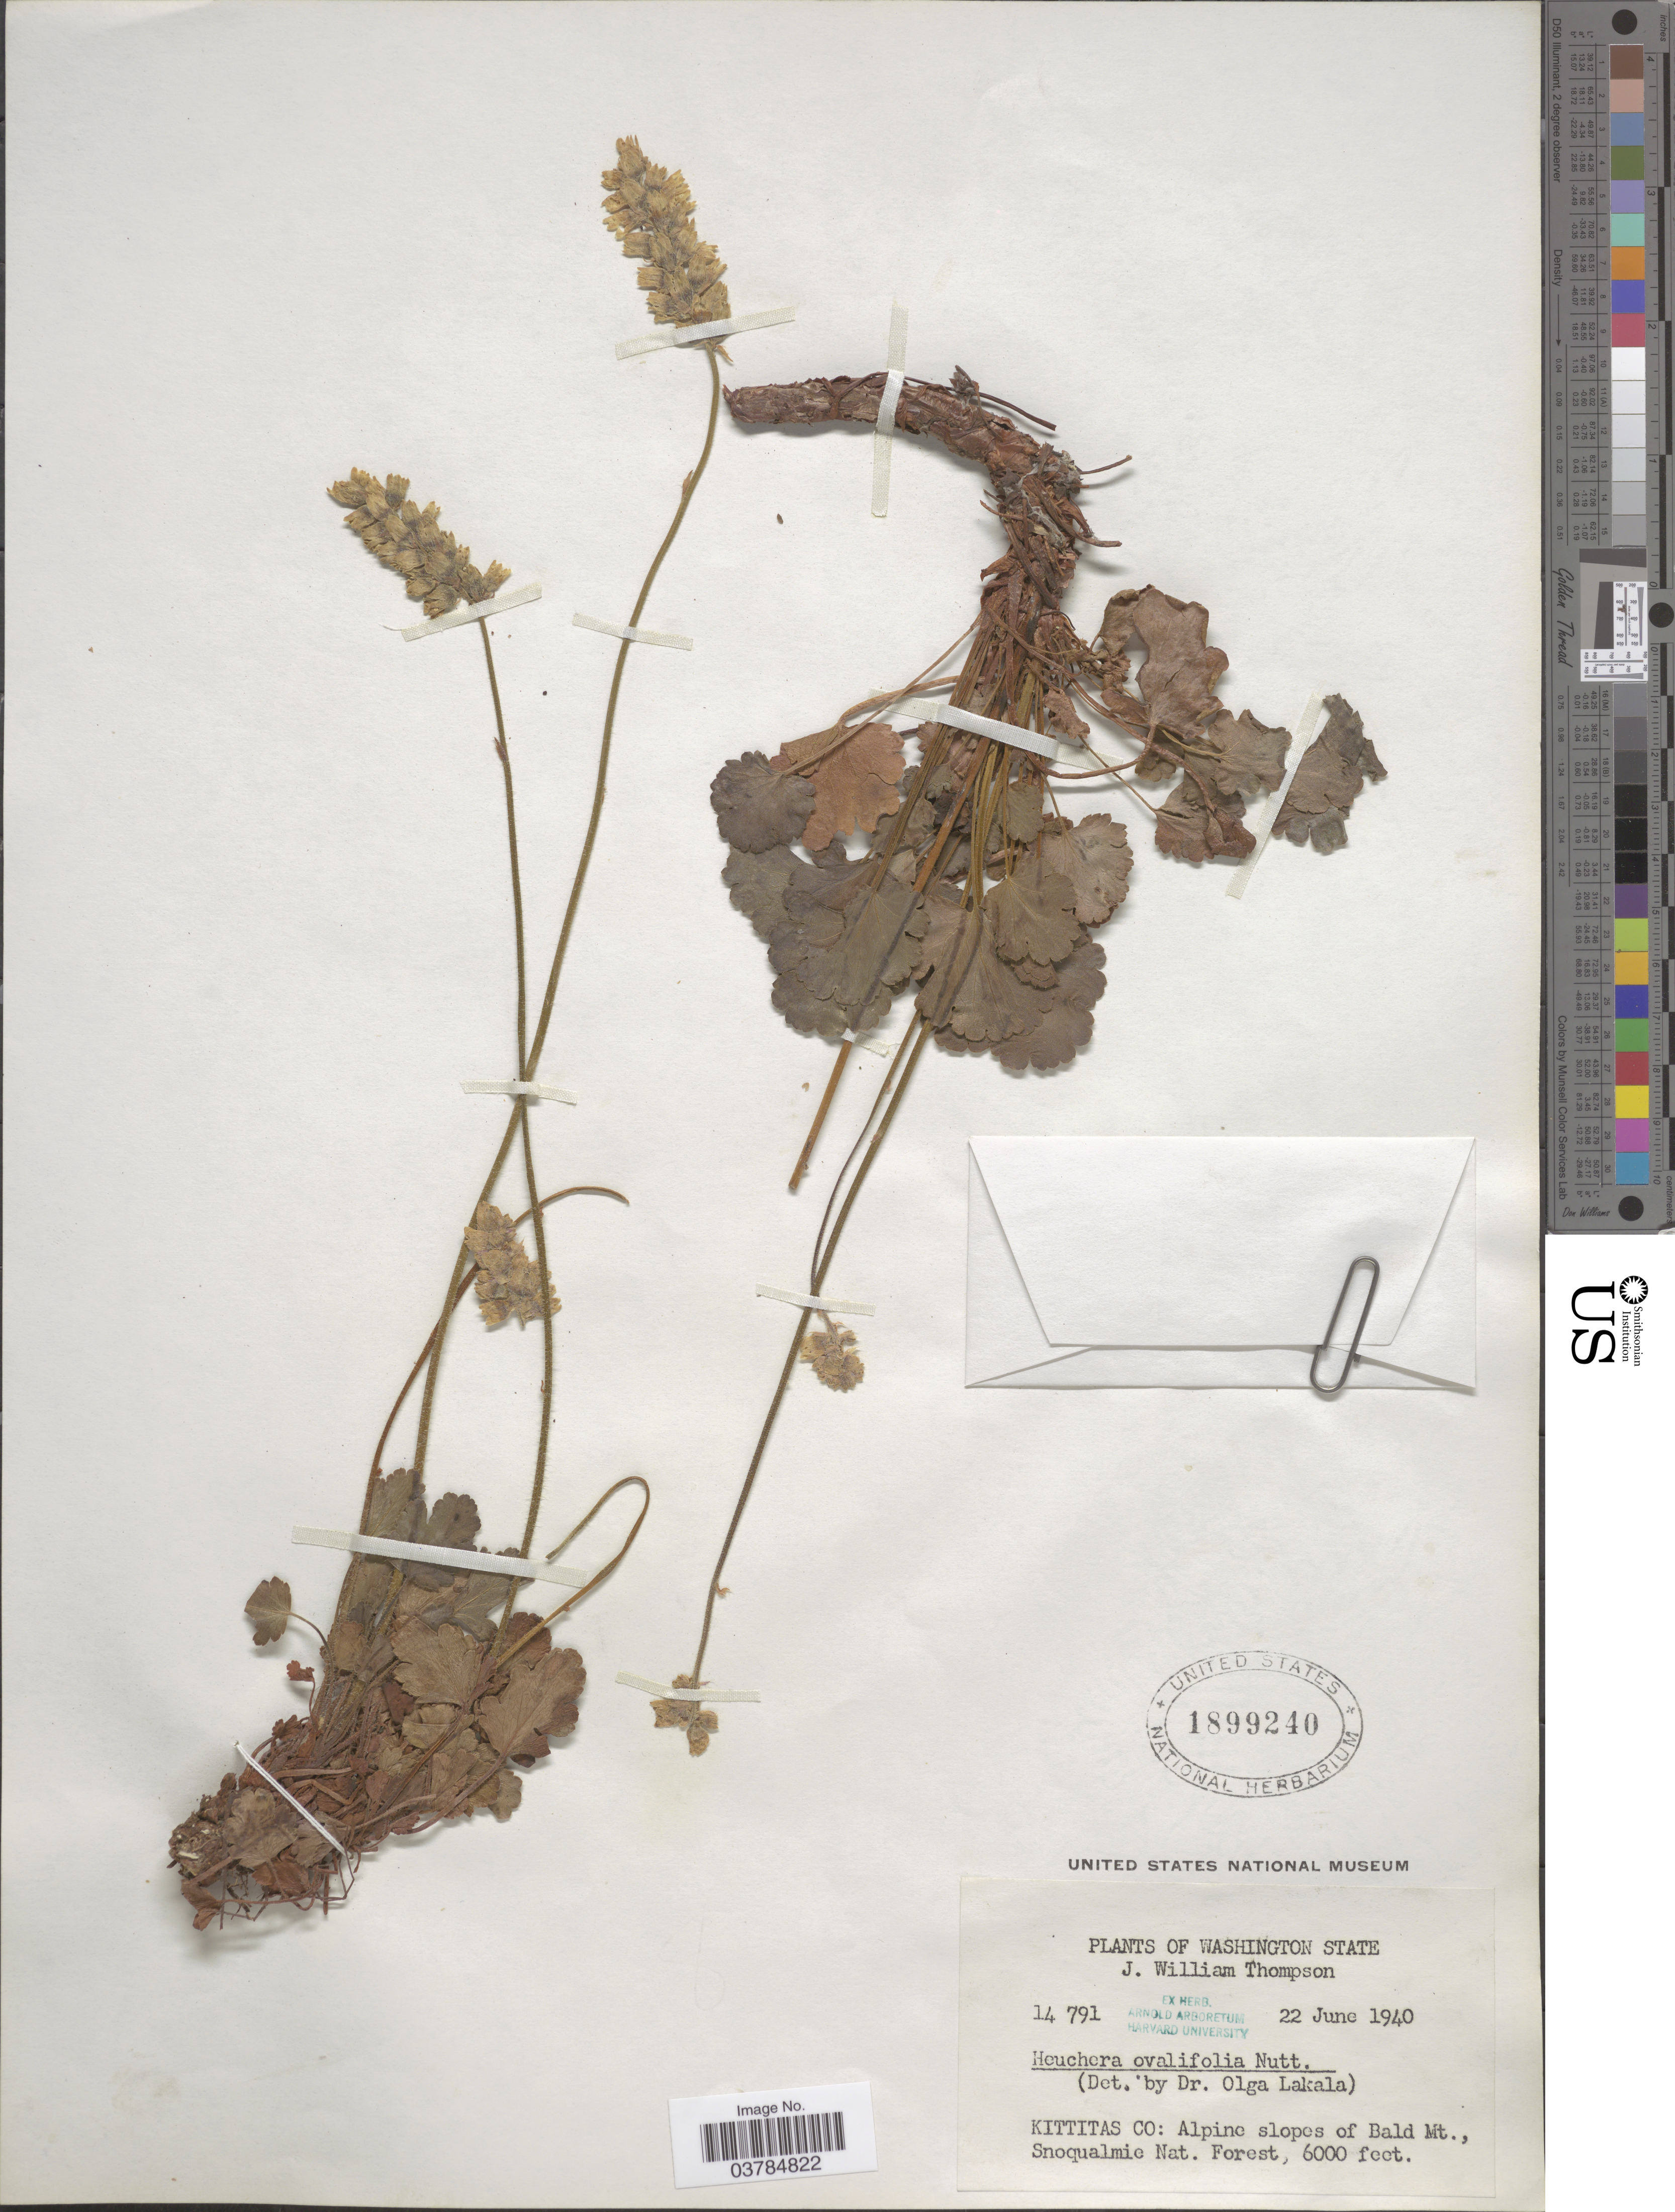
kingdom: Plantae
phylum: Tracheophyta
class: Magnoliopsida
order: Saxifragales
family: Saxifragaceae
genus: Heuchera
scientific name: Heuchera ovalifolia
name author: Torr. & A. Gray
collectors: J. W. Thompson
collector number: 14791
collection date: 1940-06-22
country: United States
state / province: Washington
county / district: Kittitas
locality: Kittitas Co: Alpine slopes of Bald Mt., Snoqualmie Nat. Forest.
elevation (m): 1829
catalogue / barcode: US 1899240